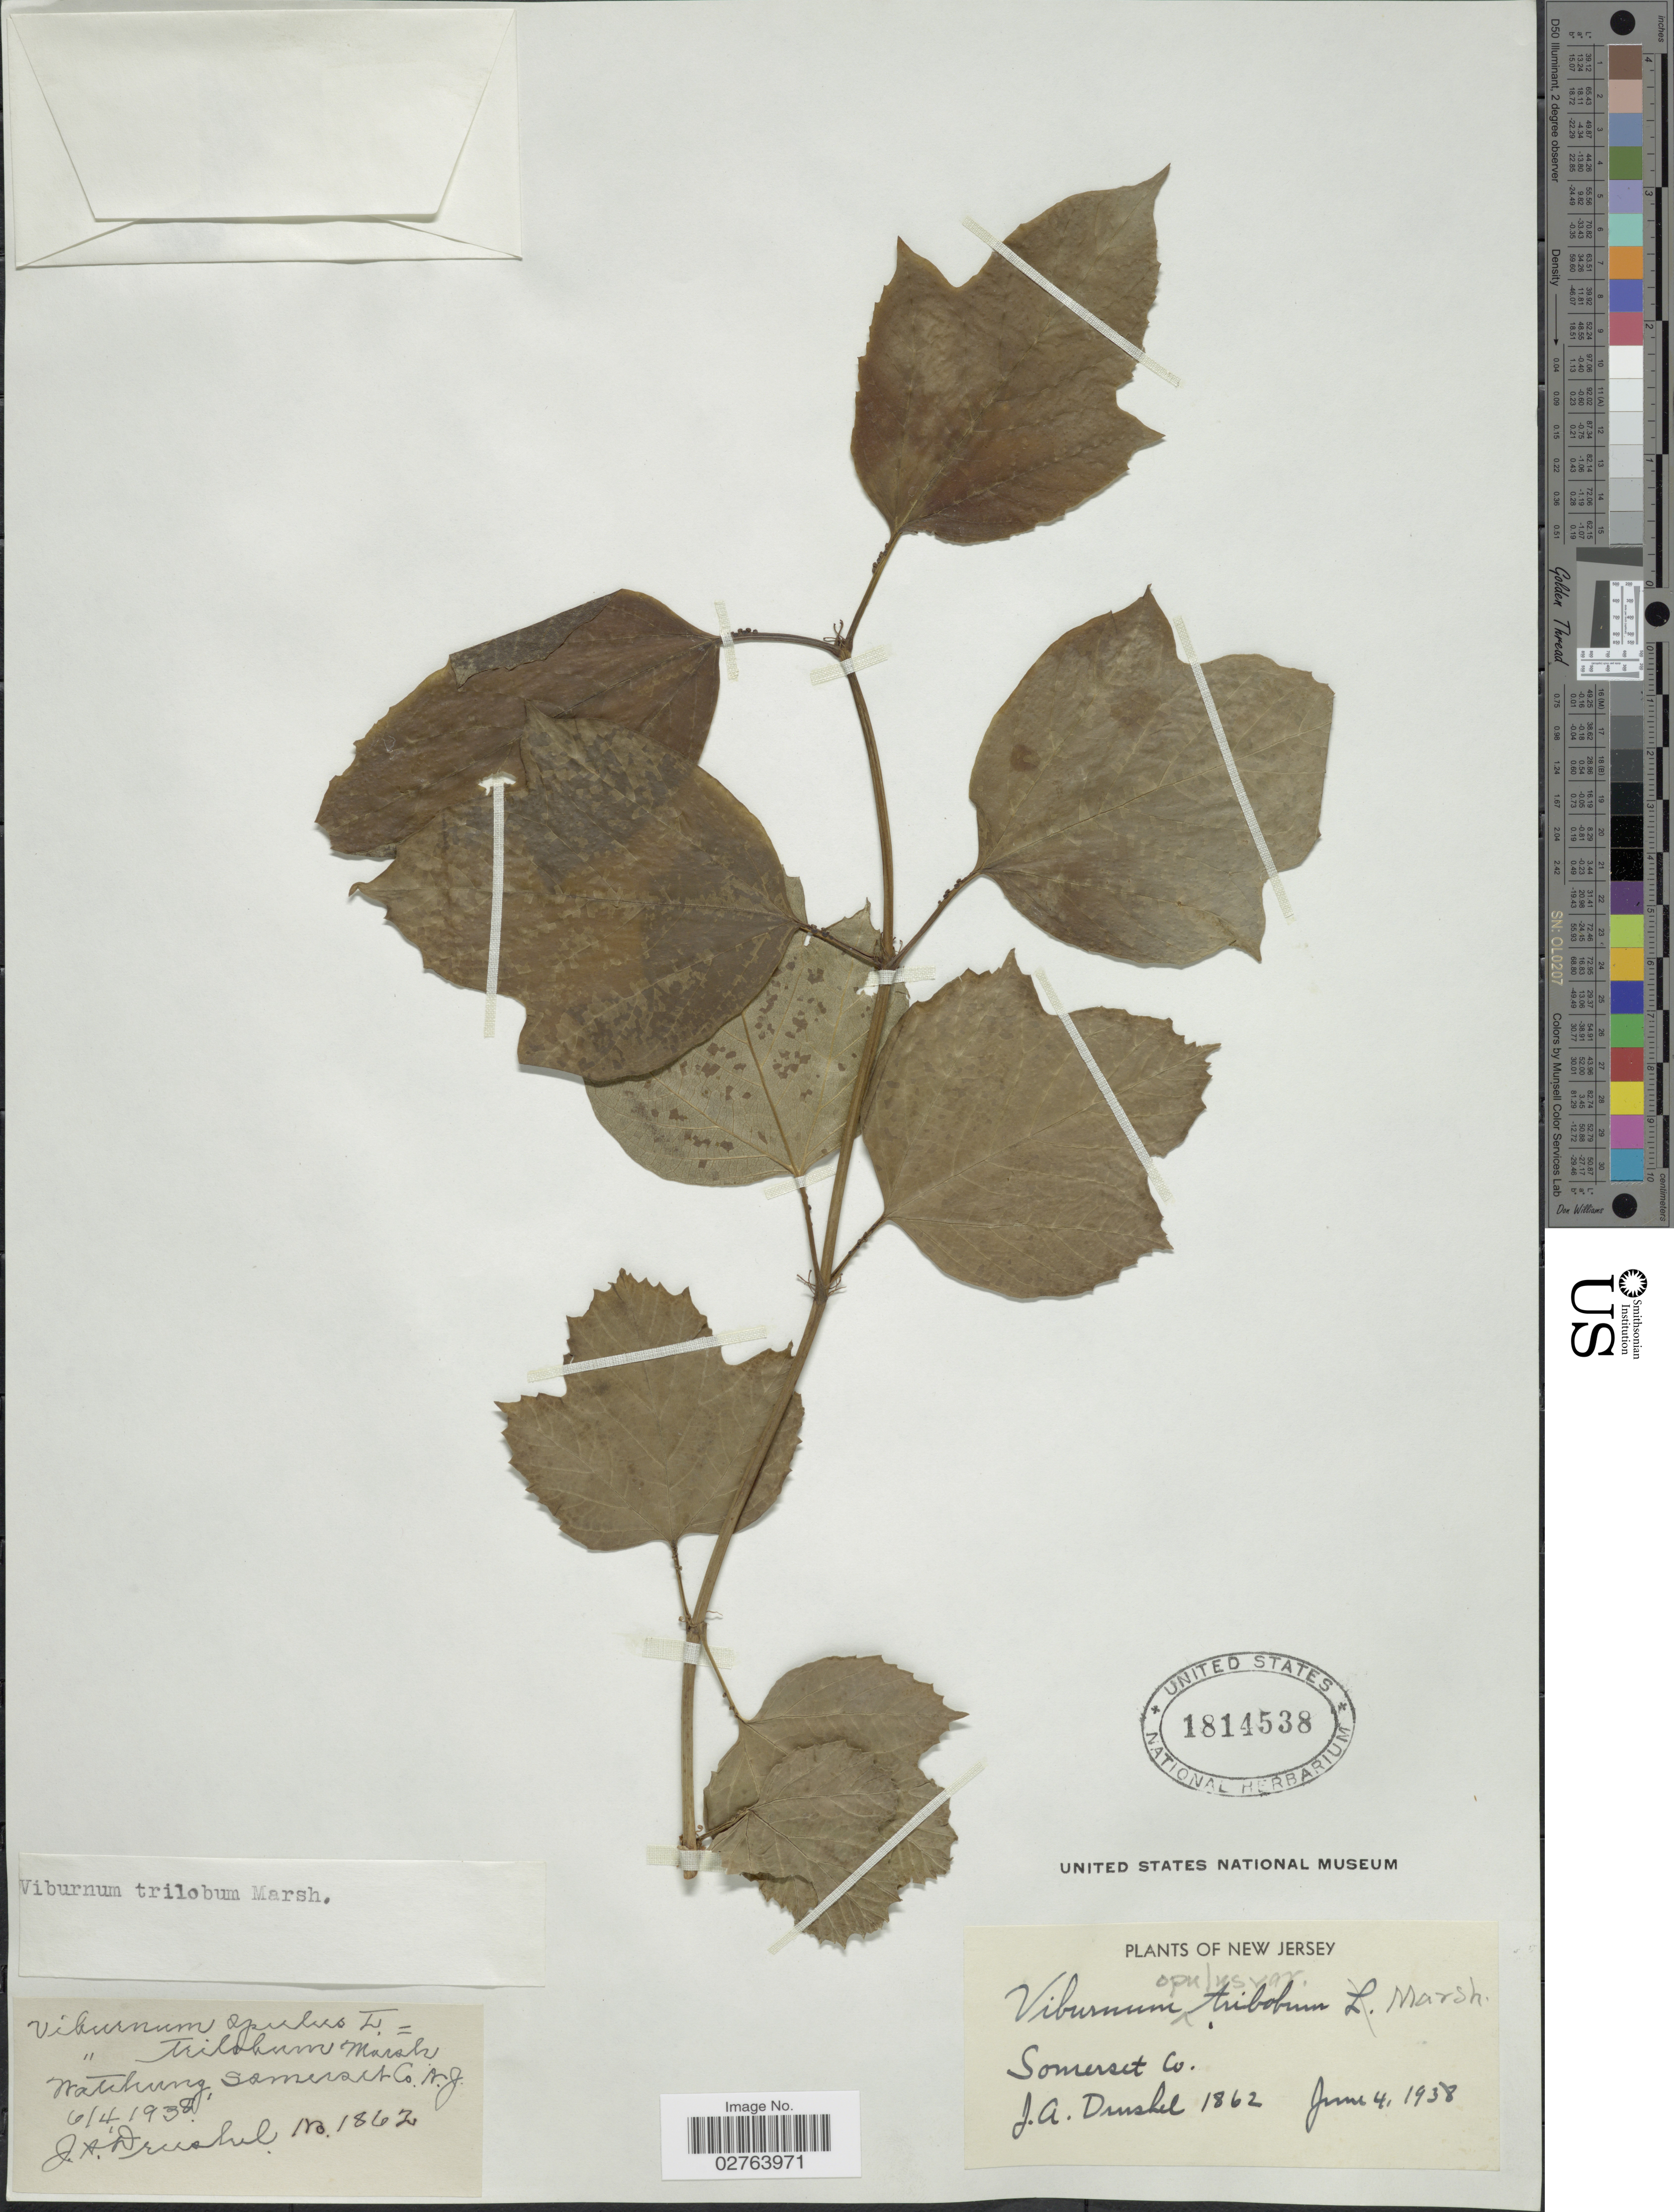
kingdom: Plantae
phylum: Tracheophyta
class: Magnoliopsida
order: Dipsacales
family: Viburnaceae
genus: Viburnum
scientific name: Viburnum opulus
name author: L.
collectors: J. A. Drushel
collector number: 1862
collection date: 1938-06-04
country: United States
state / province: New Jersey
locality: Watchung, Somerset Co.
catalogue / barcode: US 1814538